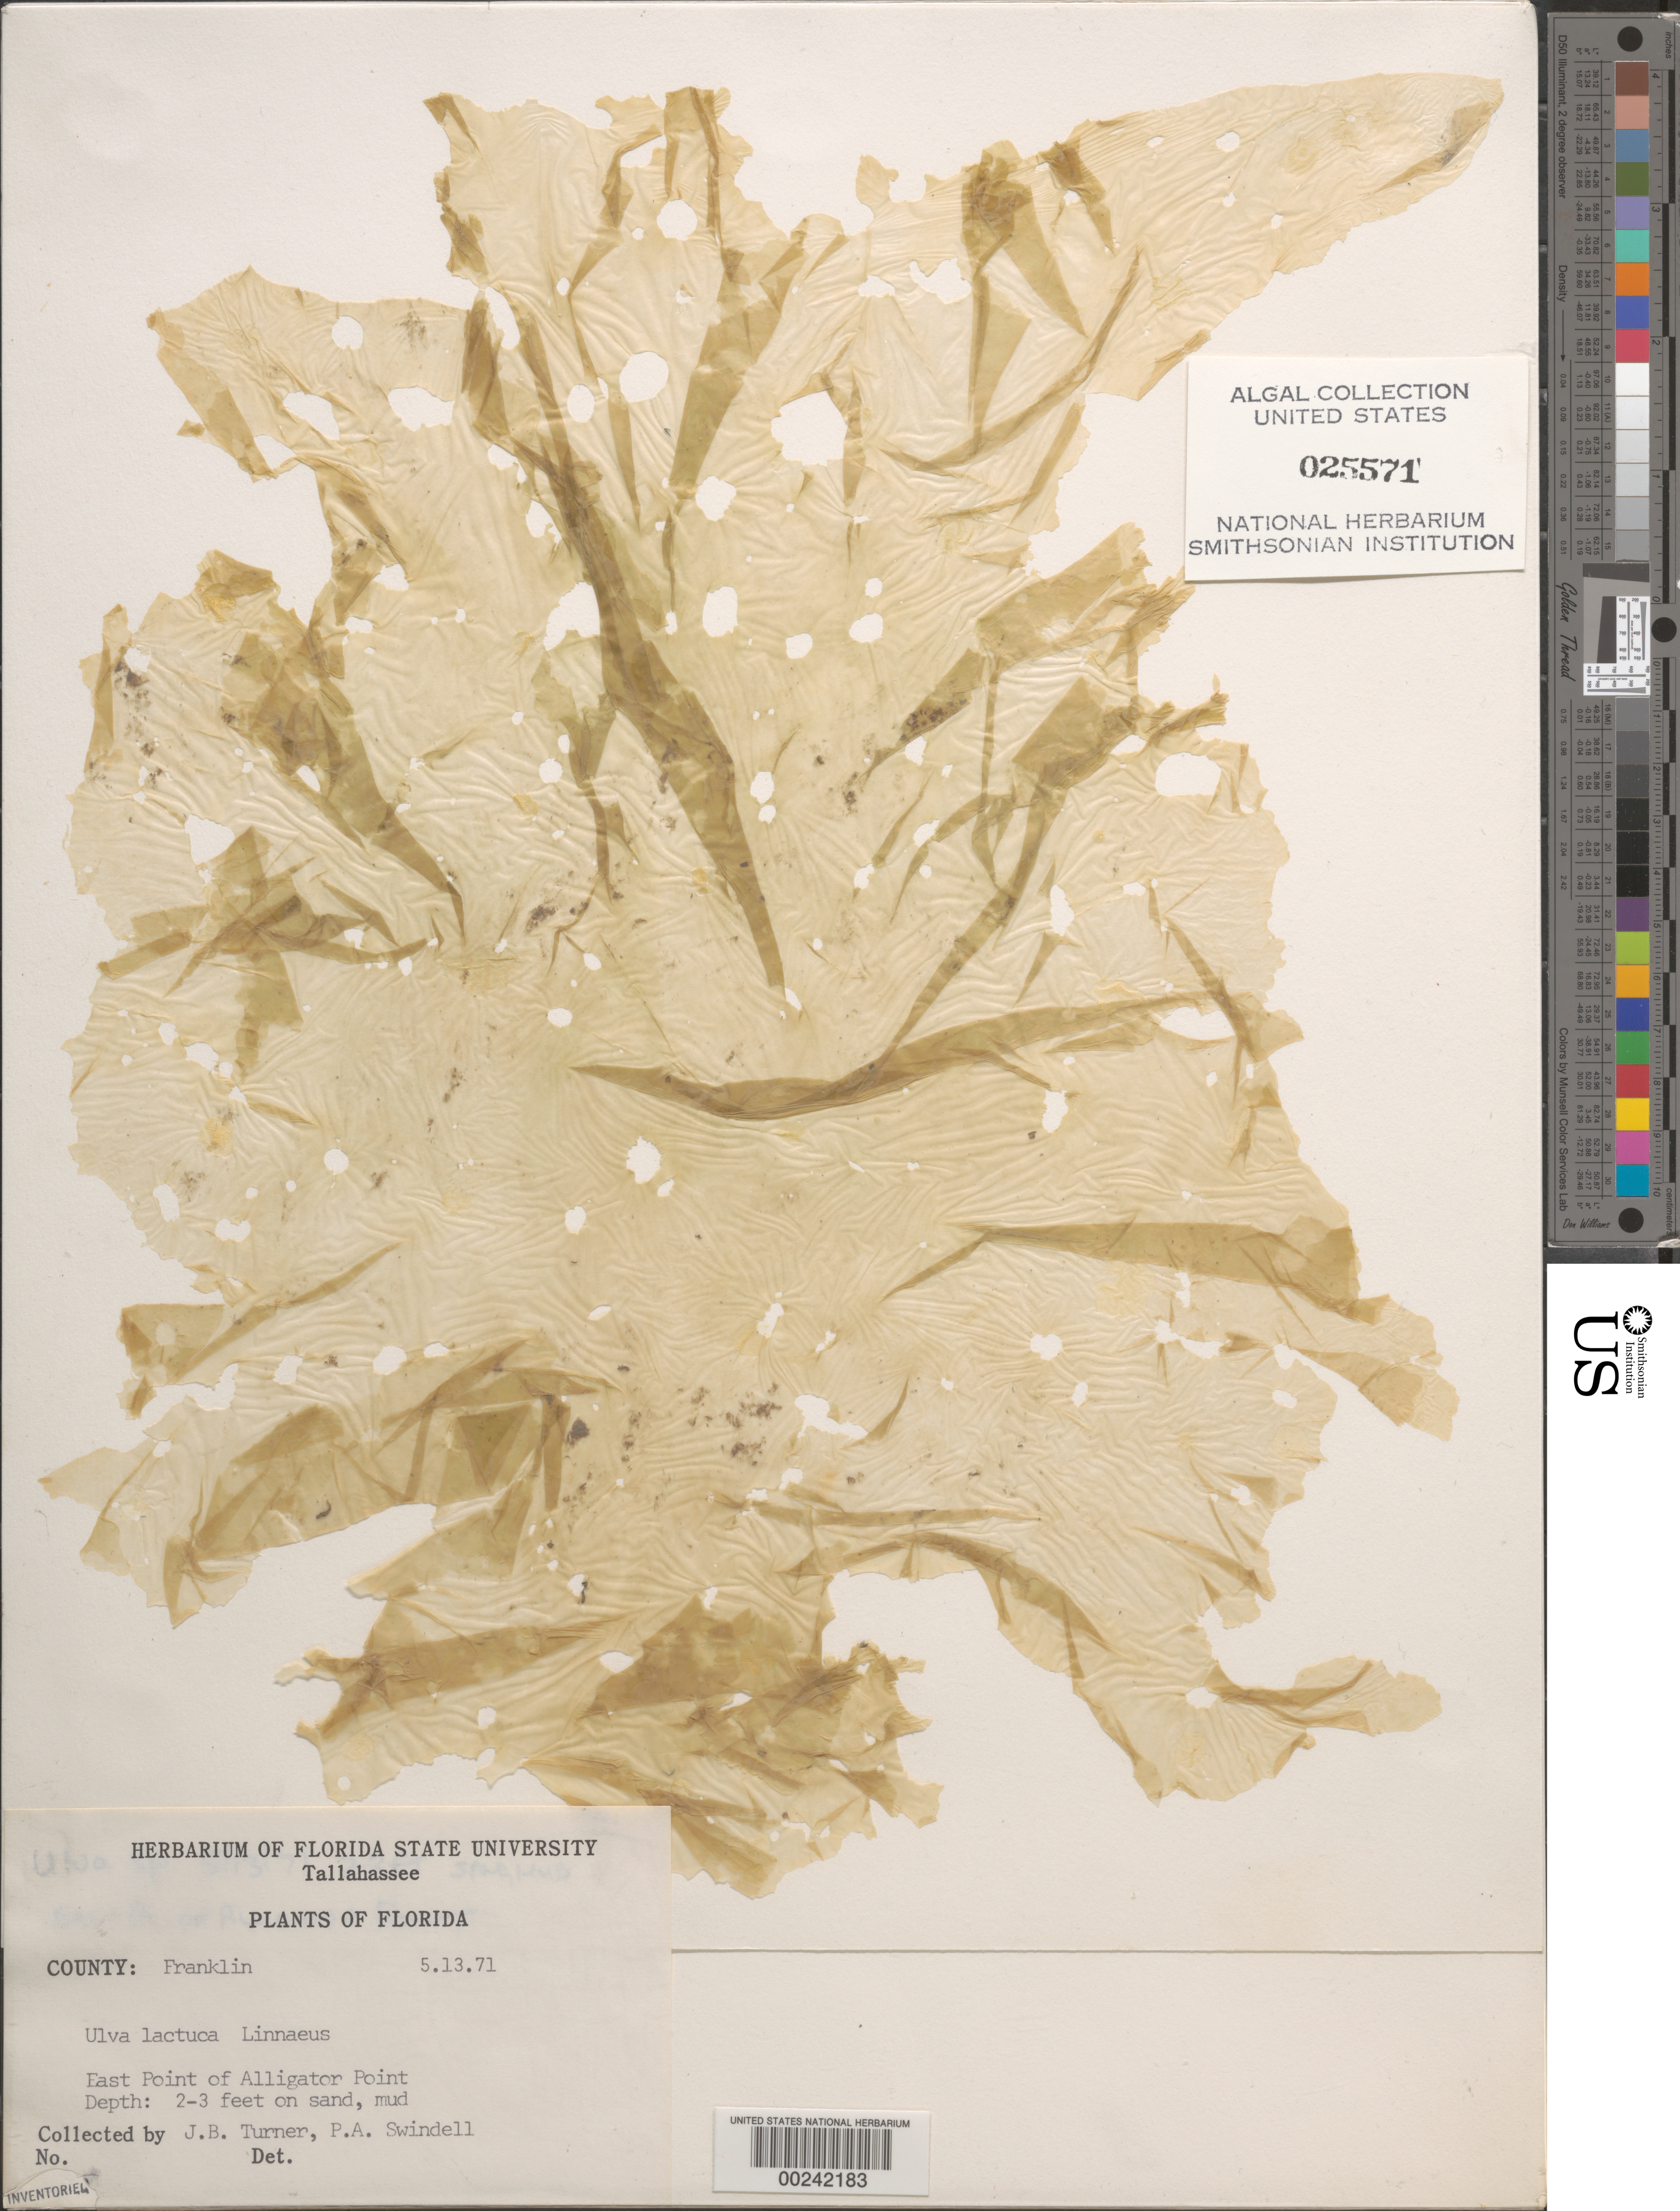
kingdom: Plantae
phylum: Chlorophyta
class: Ulvophyceae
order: Ulvales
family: Ulvaceae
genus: Ulva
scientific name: Ulva lactuca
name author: L.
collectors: J. B. Turner & P. Swindell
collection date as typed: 13 May 1971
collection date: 1971-05-13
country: United States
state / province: Florida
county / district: Franklin County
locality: East Point, Alligator Point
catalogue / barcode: US 25571